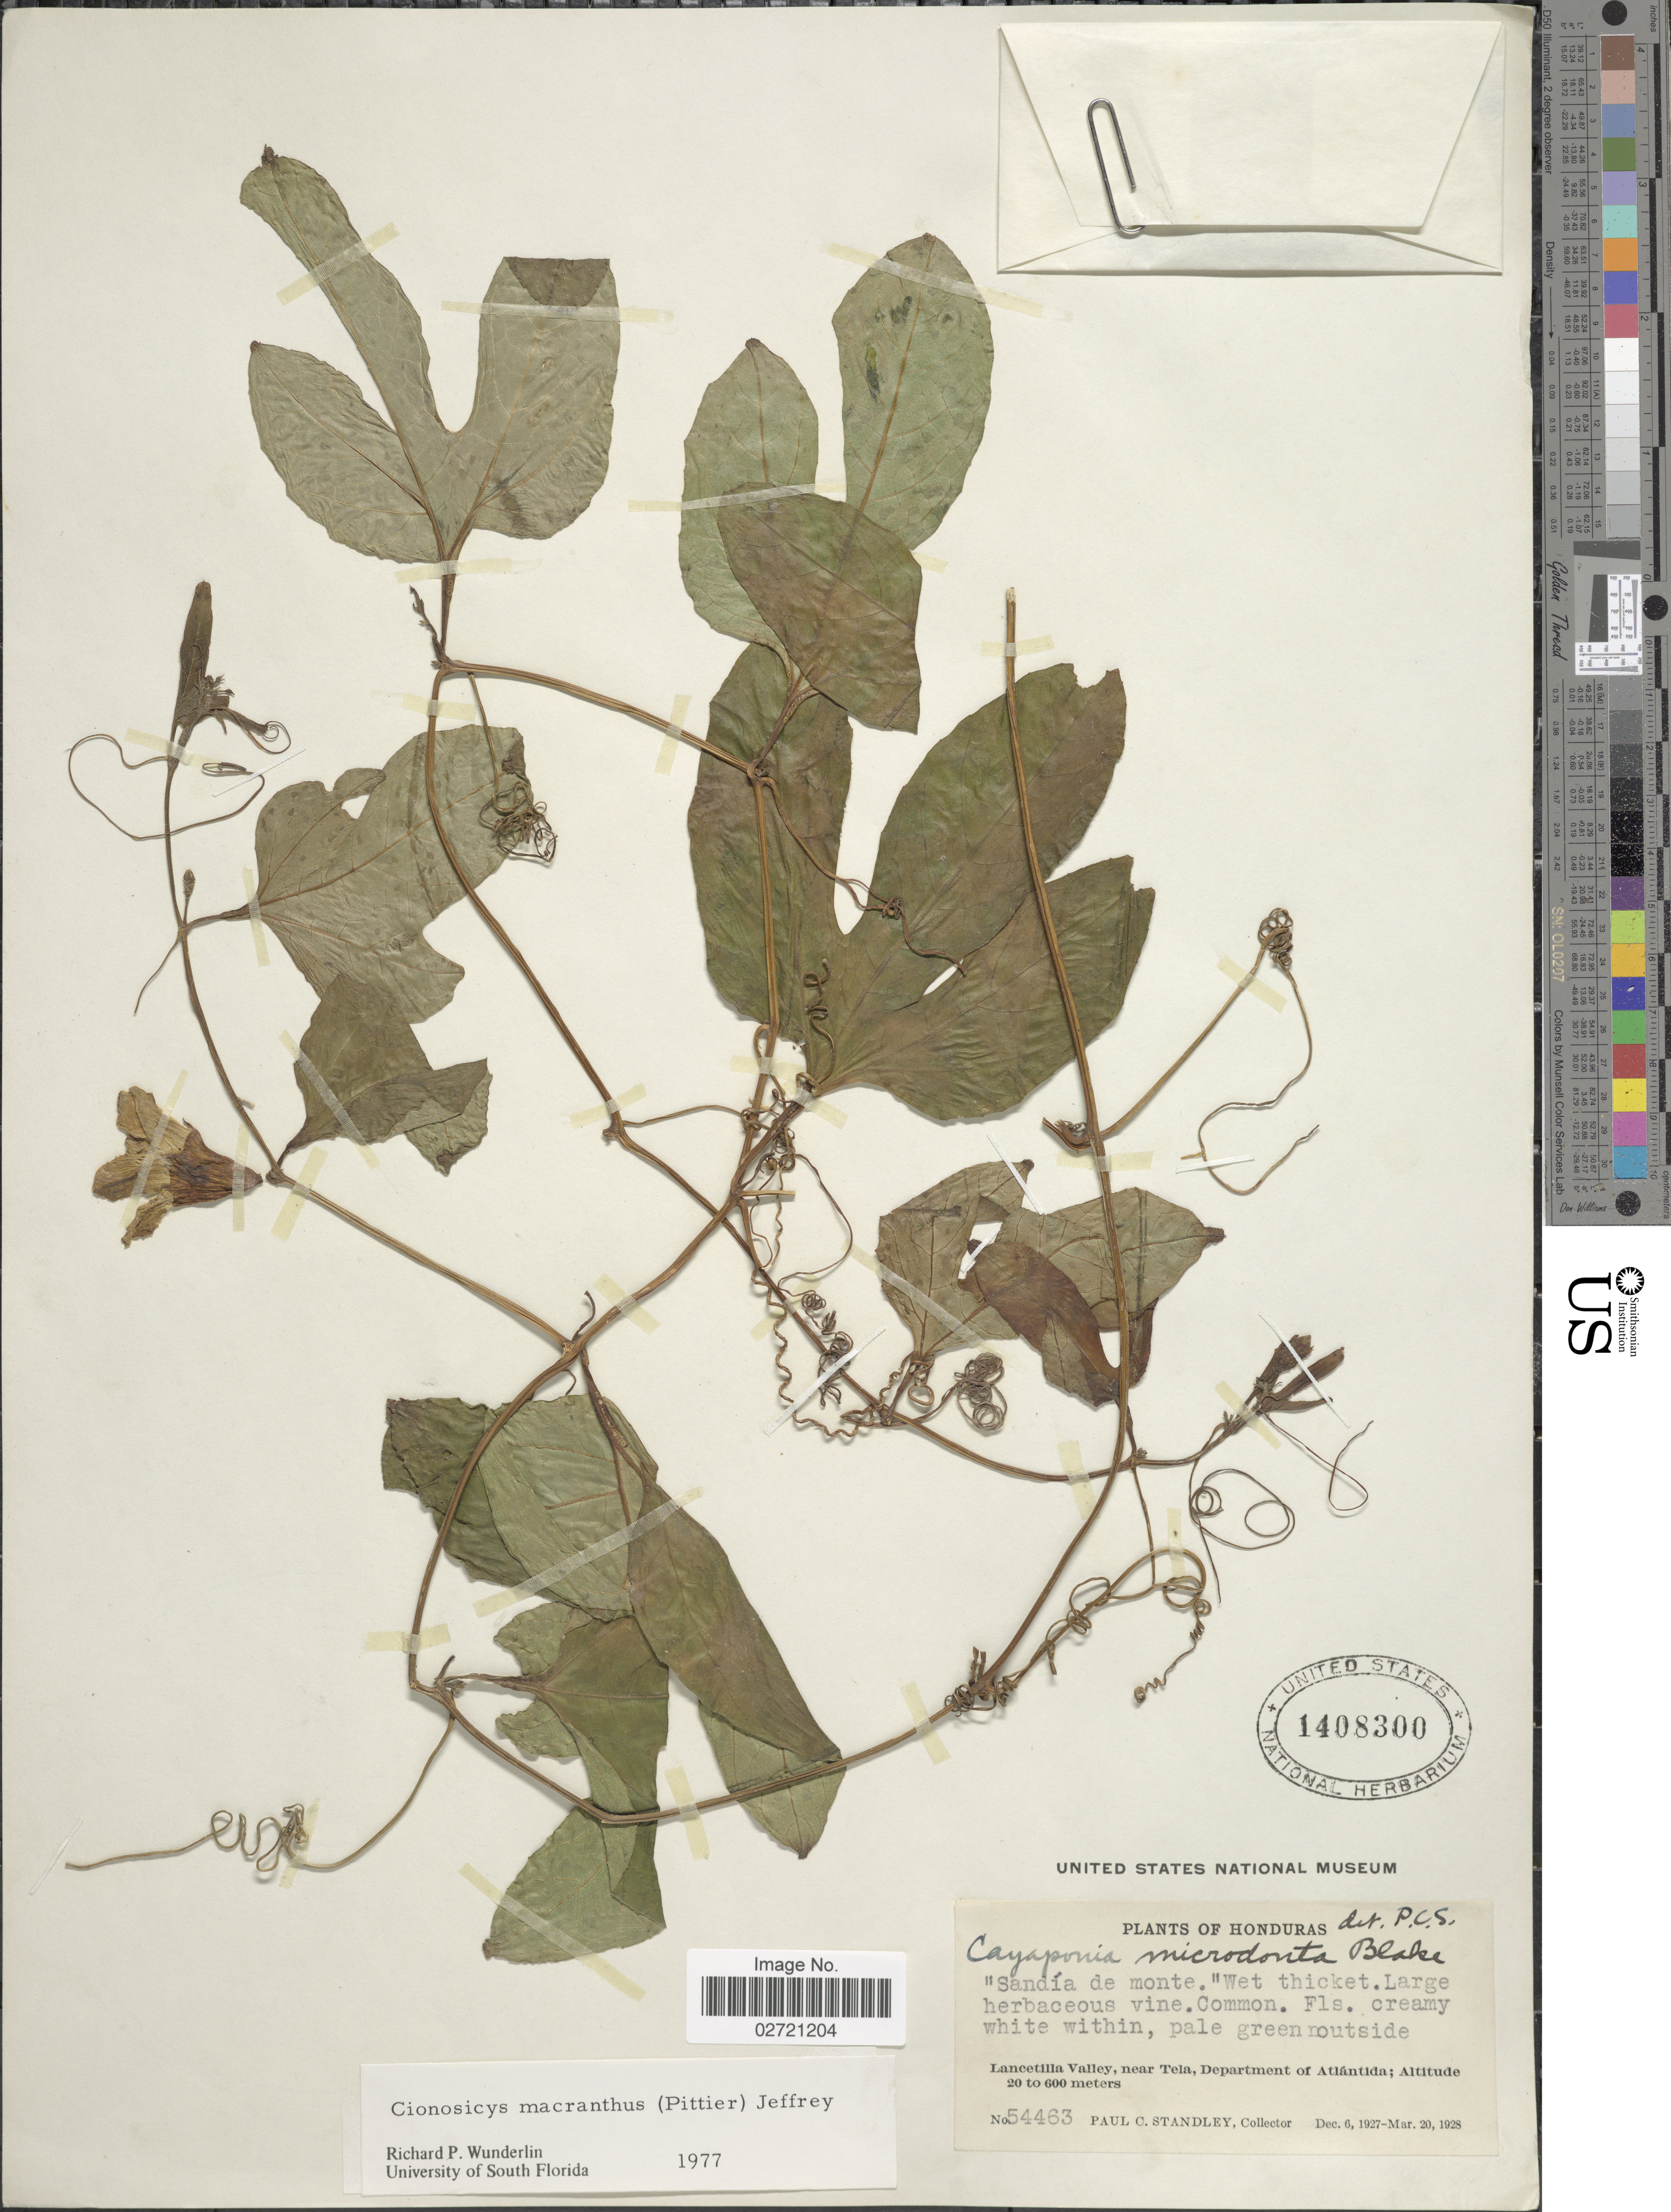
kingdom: Plantae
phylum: Tracheophyta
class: Magnoliopsida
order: Cucurbitales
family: Cucurbitaceae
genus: Cionosicys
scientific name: Cionosicys macranthus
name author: (Pittier) C. Jeffrey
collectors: P. C. Standley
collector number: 54463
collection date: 1927-12-06/1928-03-20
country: Honduras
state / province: Atlántida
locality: Lancetilla Valley, near Tela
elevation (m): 20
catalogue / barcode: US 1408300